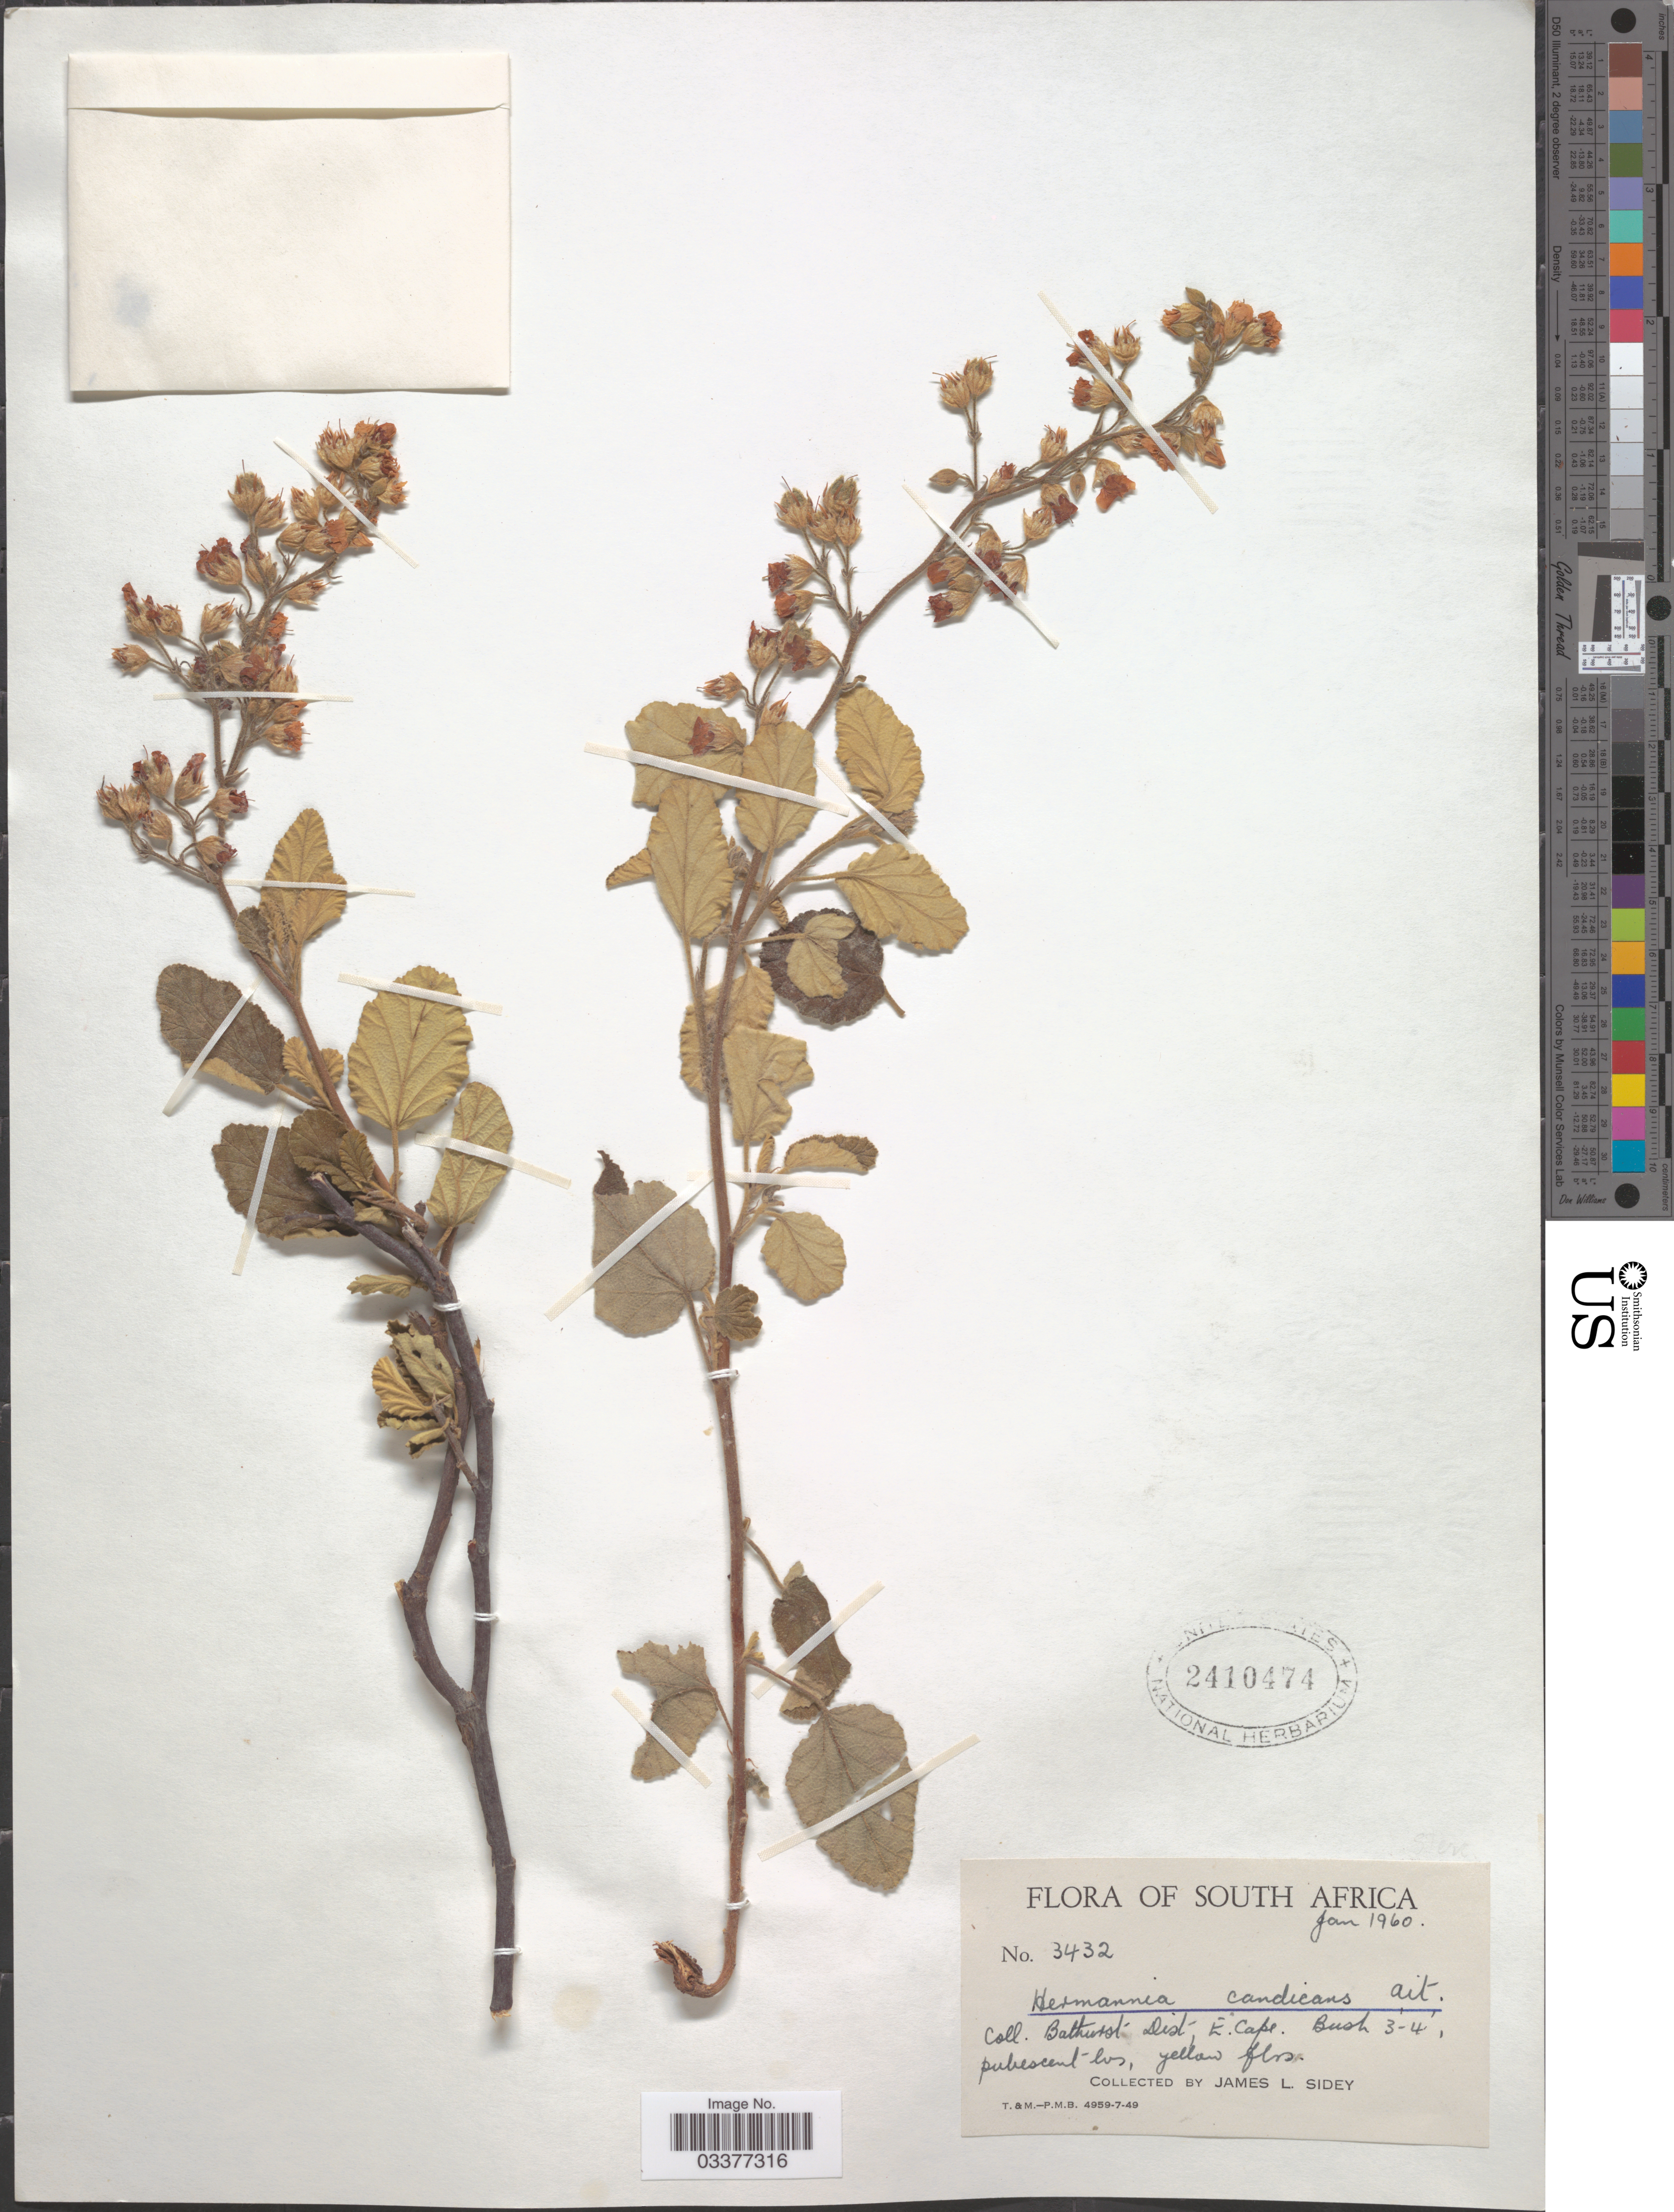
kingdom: Plantae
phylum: Tracheophyta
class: Magnoliopsida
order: Malvales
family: Malvaceae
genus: Hermannia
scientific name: Hermannia candicans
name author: Aiton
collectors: J. L. Sidey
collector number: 3432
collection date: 1960-01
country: South Africa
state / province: Eastern Cape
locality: Bathurst Dist.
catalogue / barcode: US 2410474